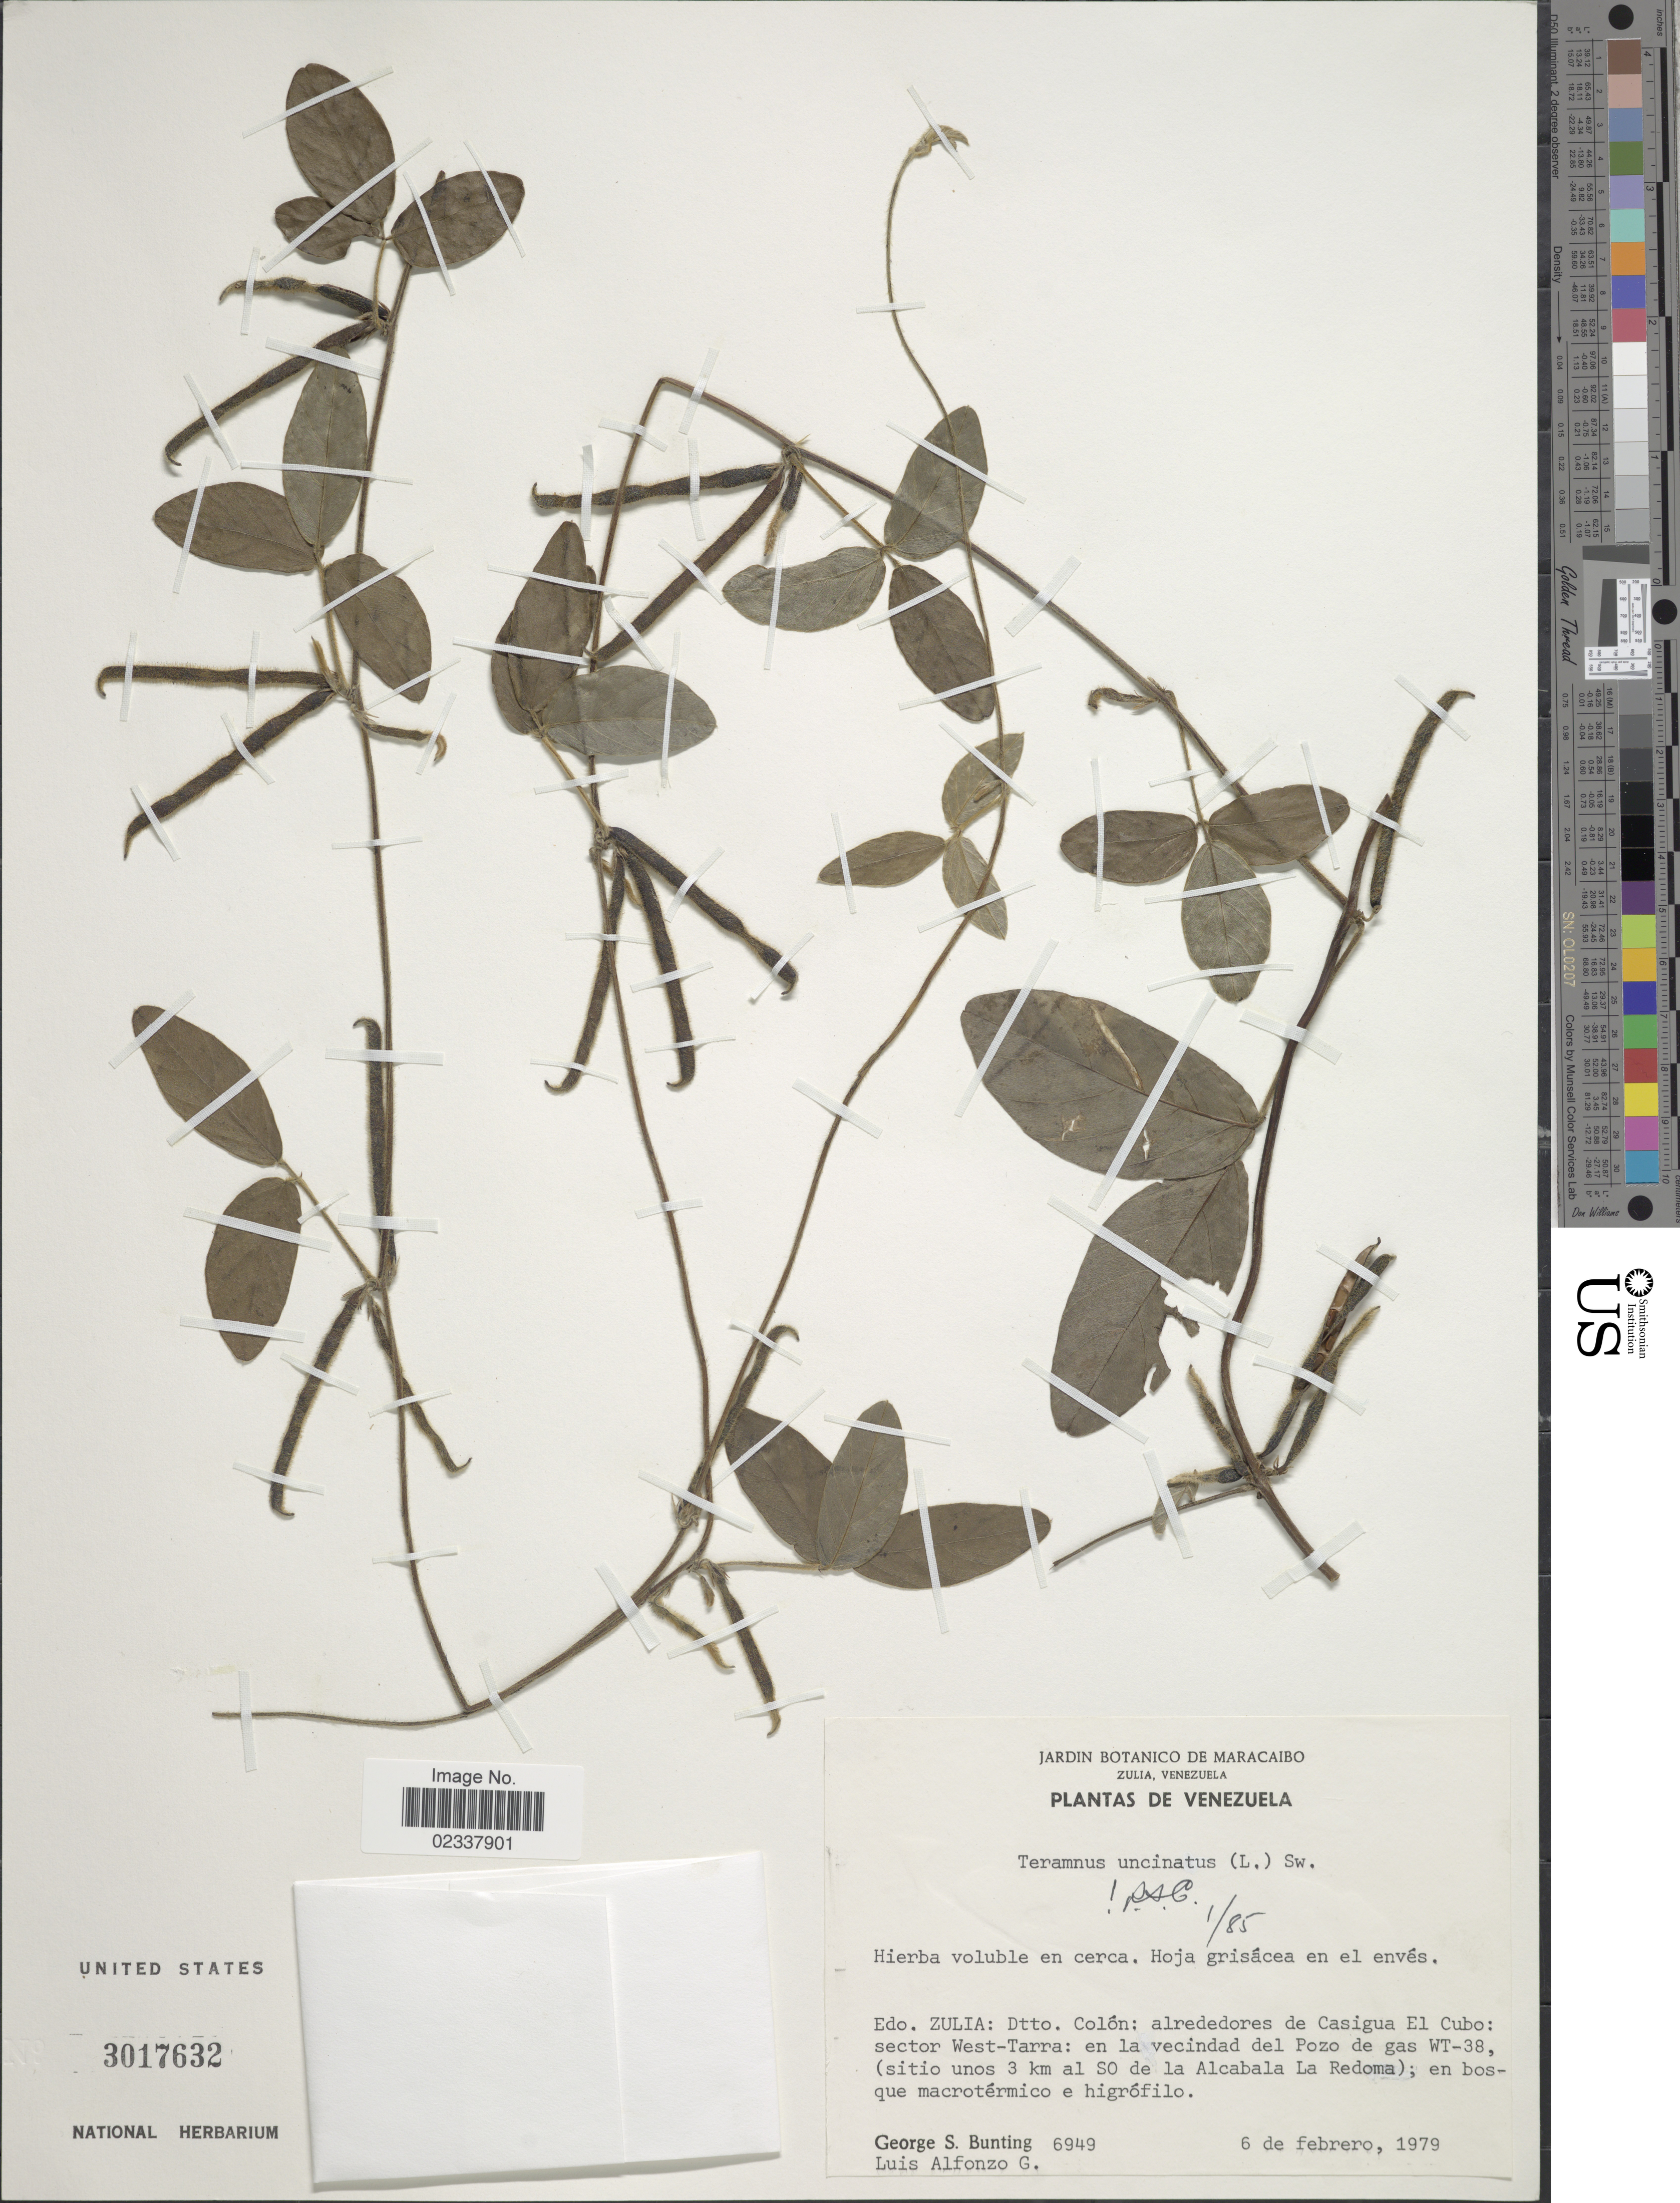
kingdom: Plantae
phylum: Tracheophyta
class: Magnoliopsida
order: Fabales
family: Fabaceae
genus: Teramnus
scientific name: Teramnus uncinatus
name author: (L.) Sw.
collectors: G. S. Bunting & L. Alfonzo G.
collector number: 6949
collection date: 1979-02-06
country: Venezuela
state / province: Zulia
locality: Dtto. Colón: alrededores de Casigua El Cubo: sector West-Tarra: en la vecindad del Pozo de gas WT-38, (sitio unos 3 km al SO de la Alcabala La Redoma); en bosque macrotérmico e higrófilo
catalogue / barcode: US 3017632